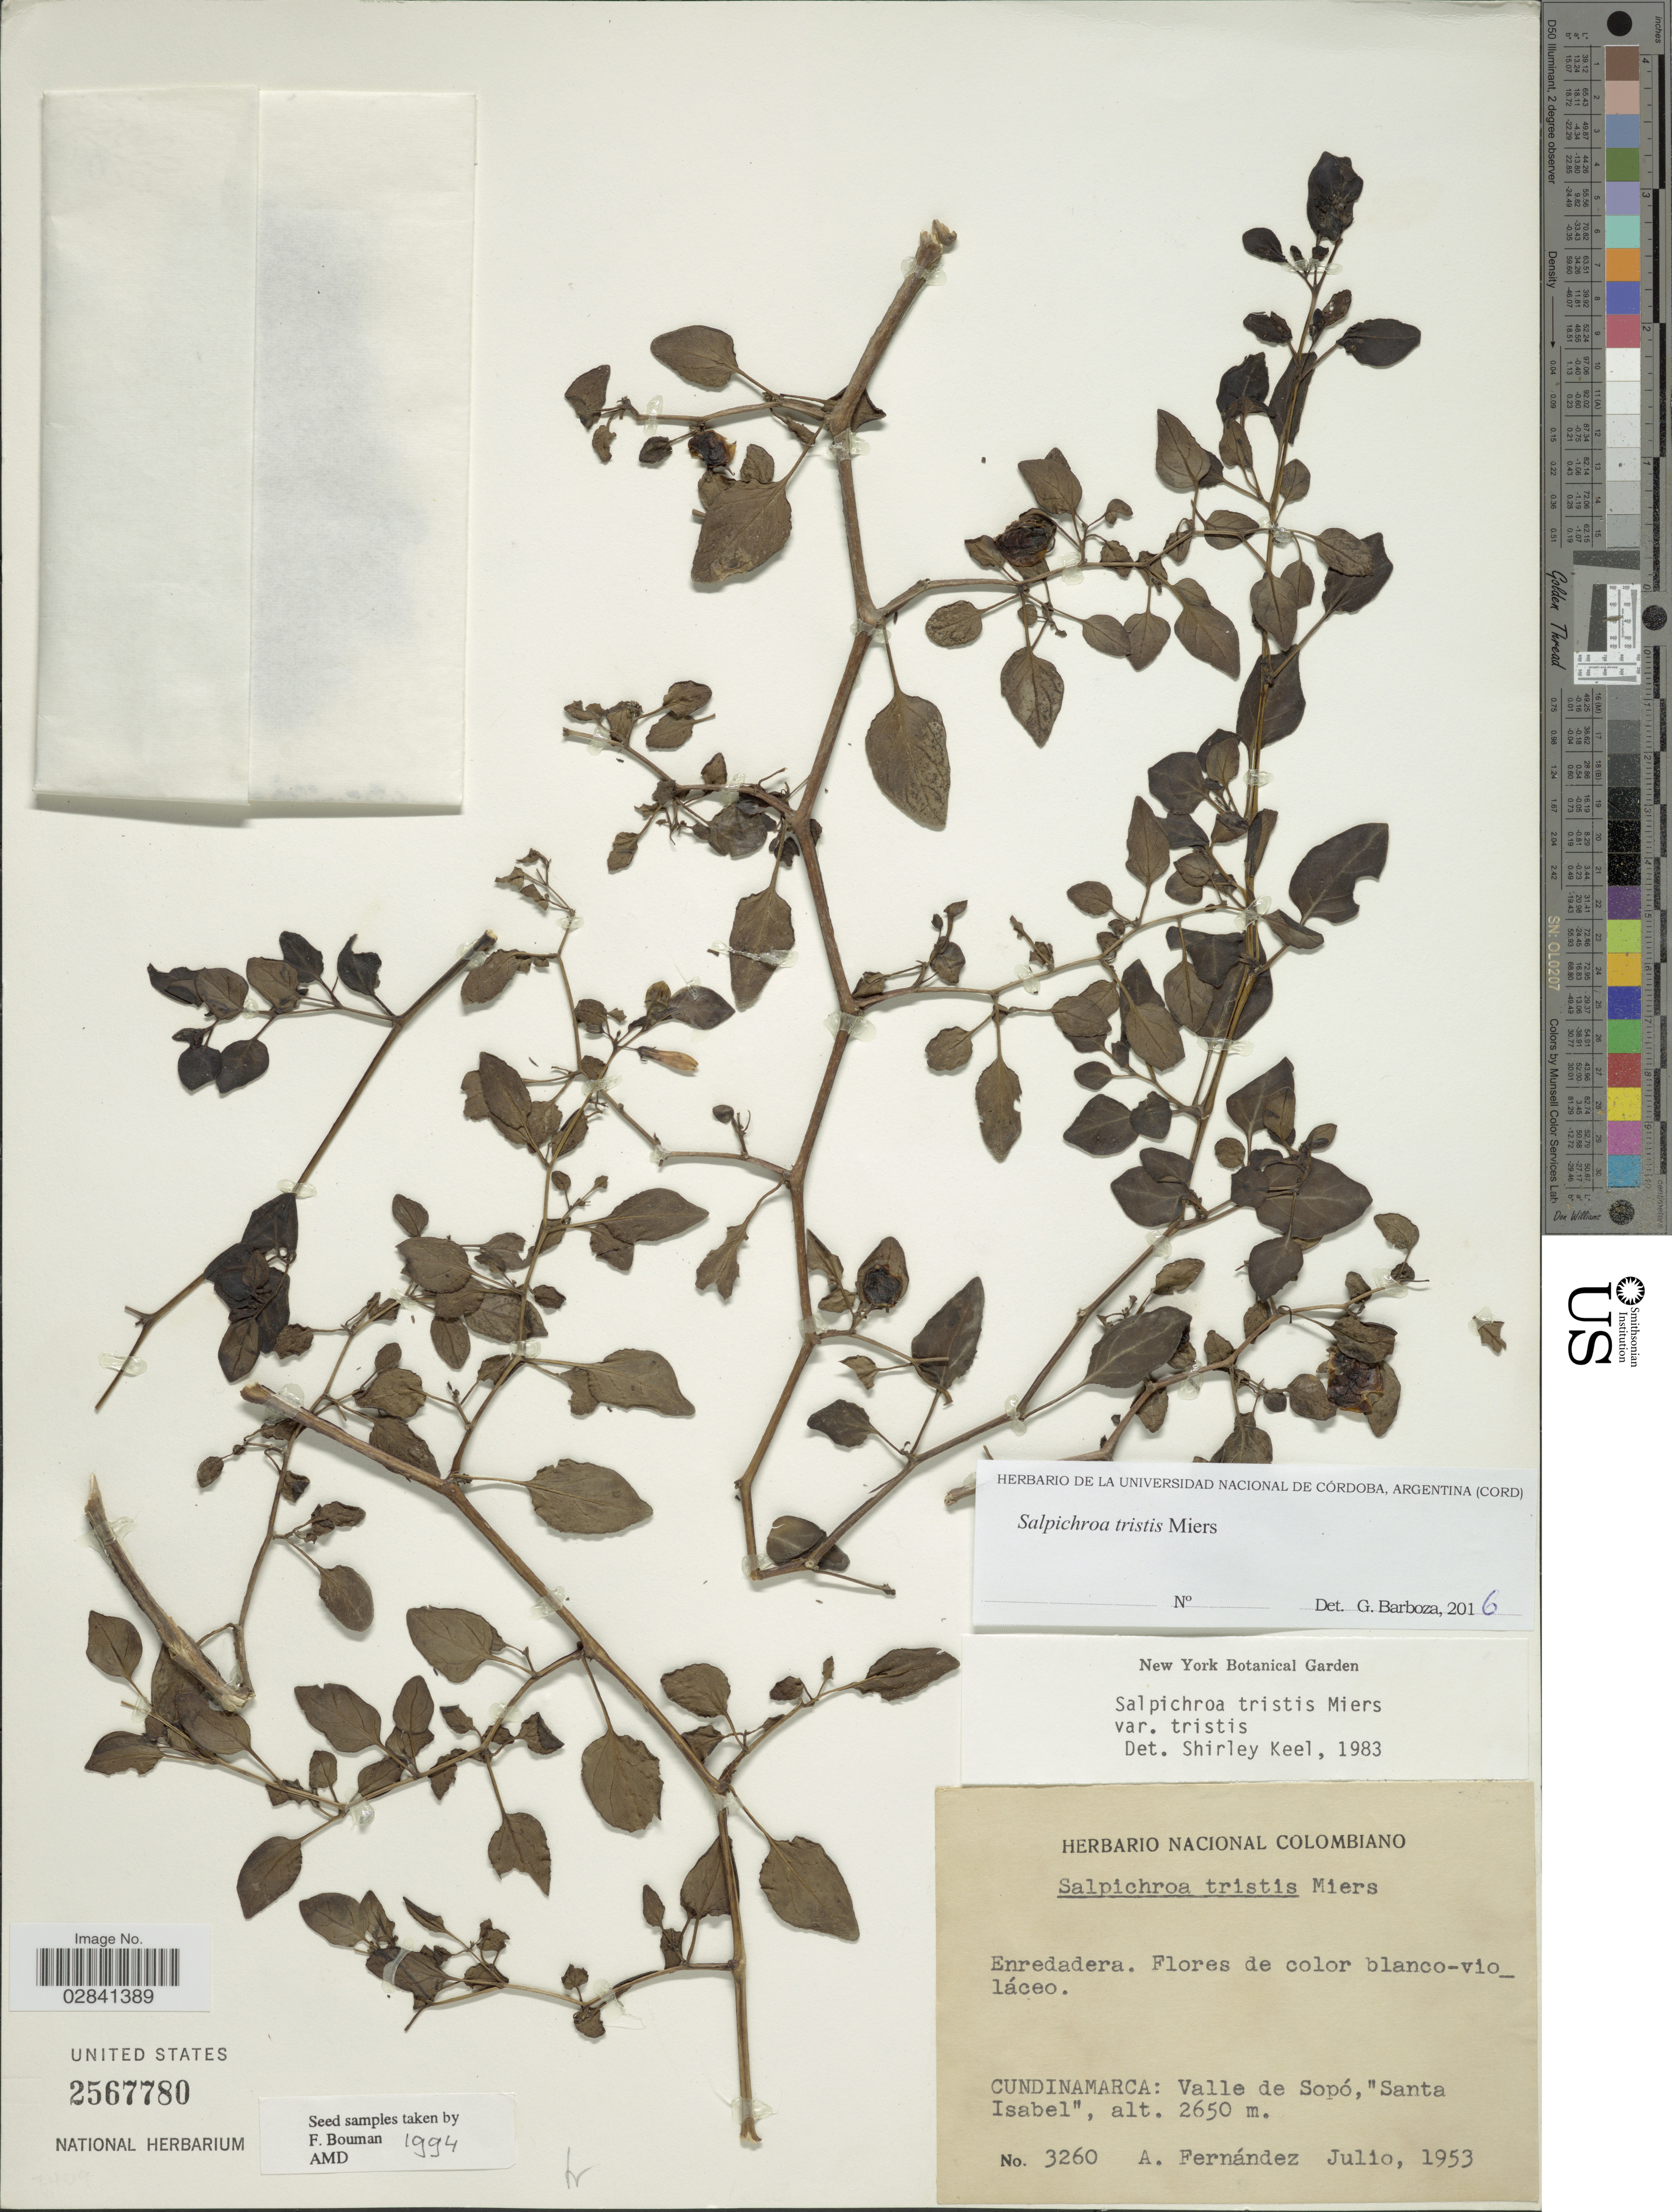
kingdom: Plantae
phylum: Tracheophyta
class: Magnoliopsida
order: Solanales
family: Solanaceae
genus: Salpichroa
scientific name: Salpichroa tristis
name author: Walp.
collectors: A. Fernández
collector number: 3260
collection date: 1953-07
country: Colombia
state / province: Cundinamarca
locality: Valle de Sopó, "Santa Isabel".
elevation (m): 2650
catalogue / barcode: US 2567780